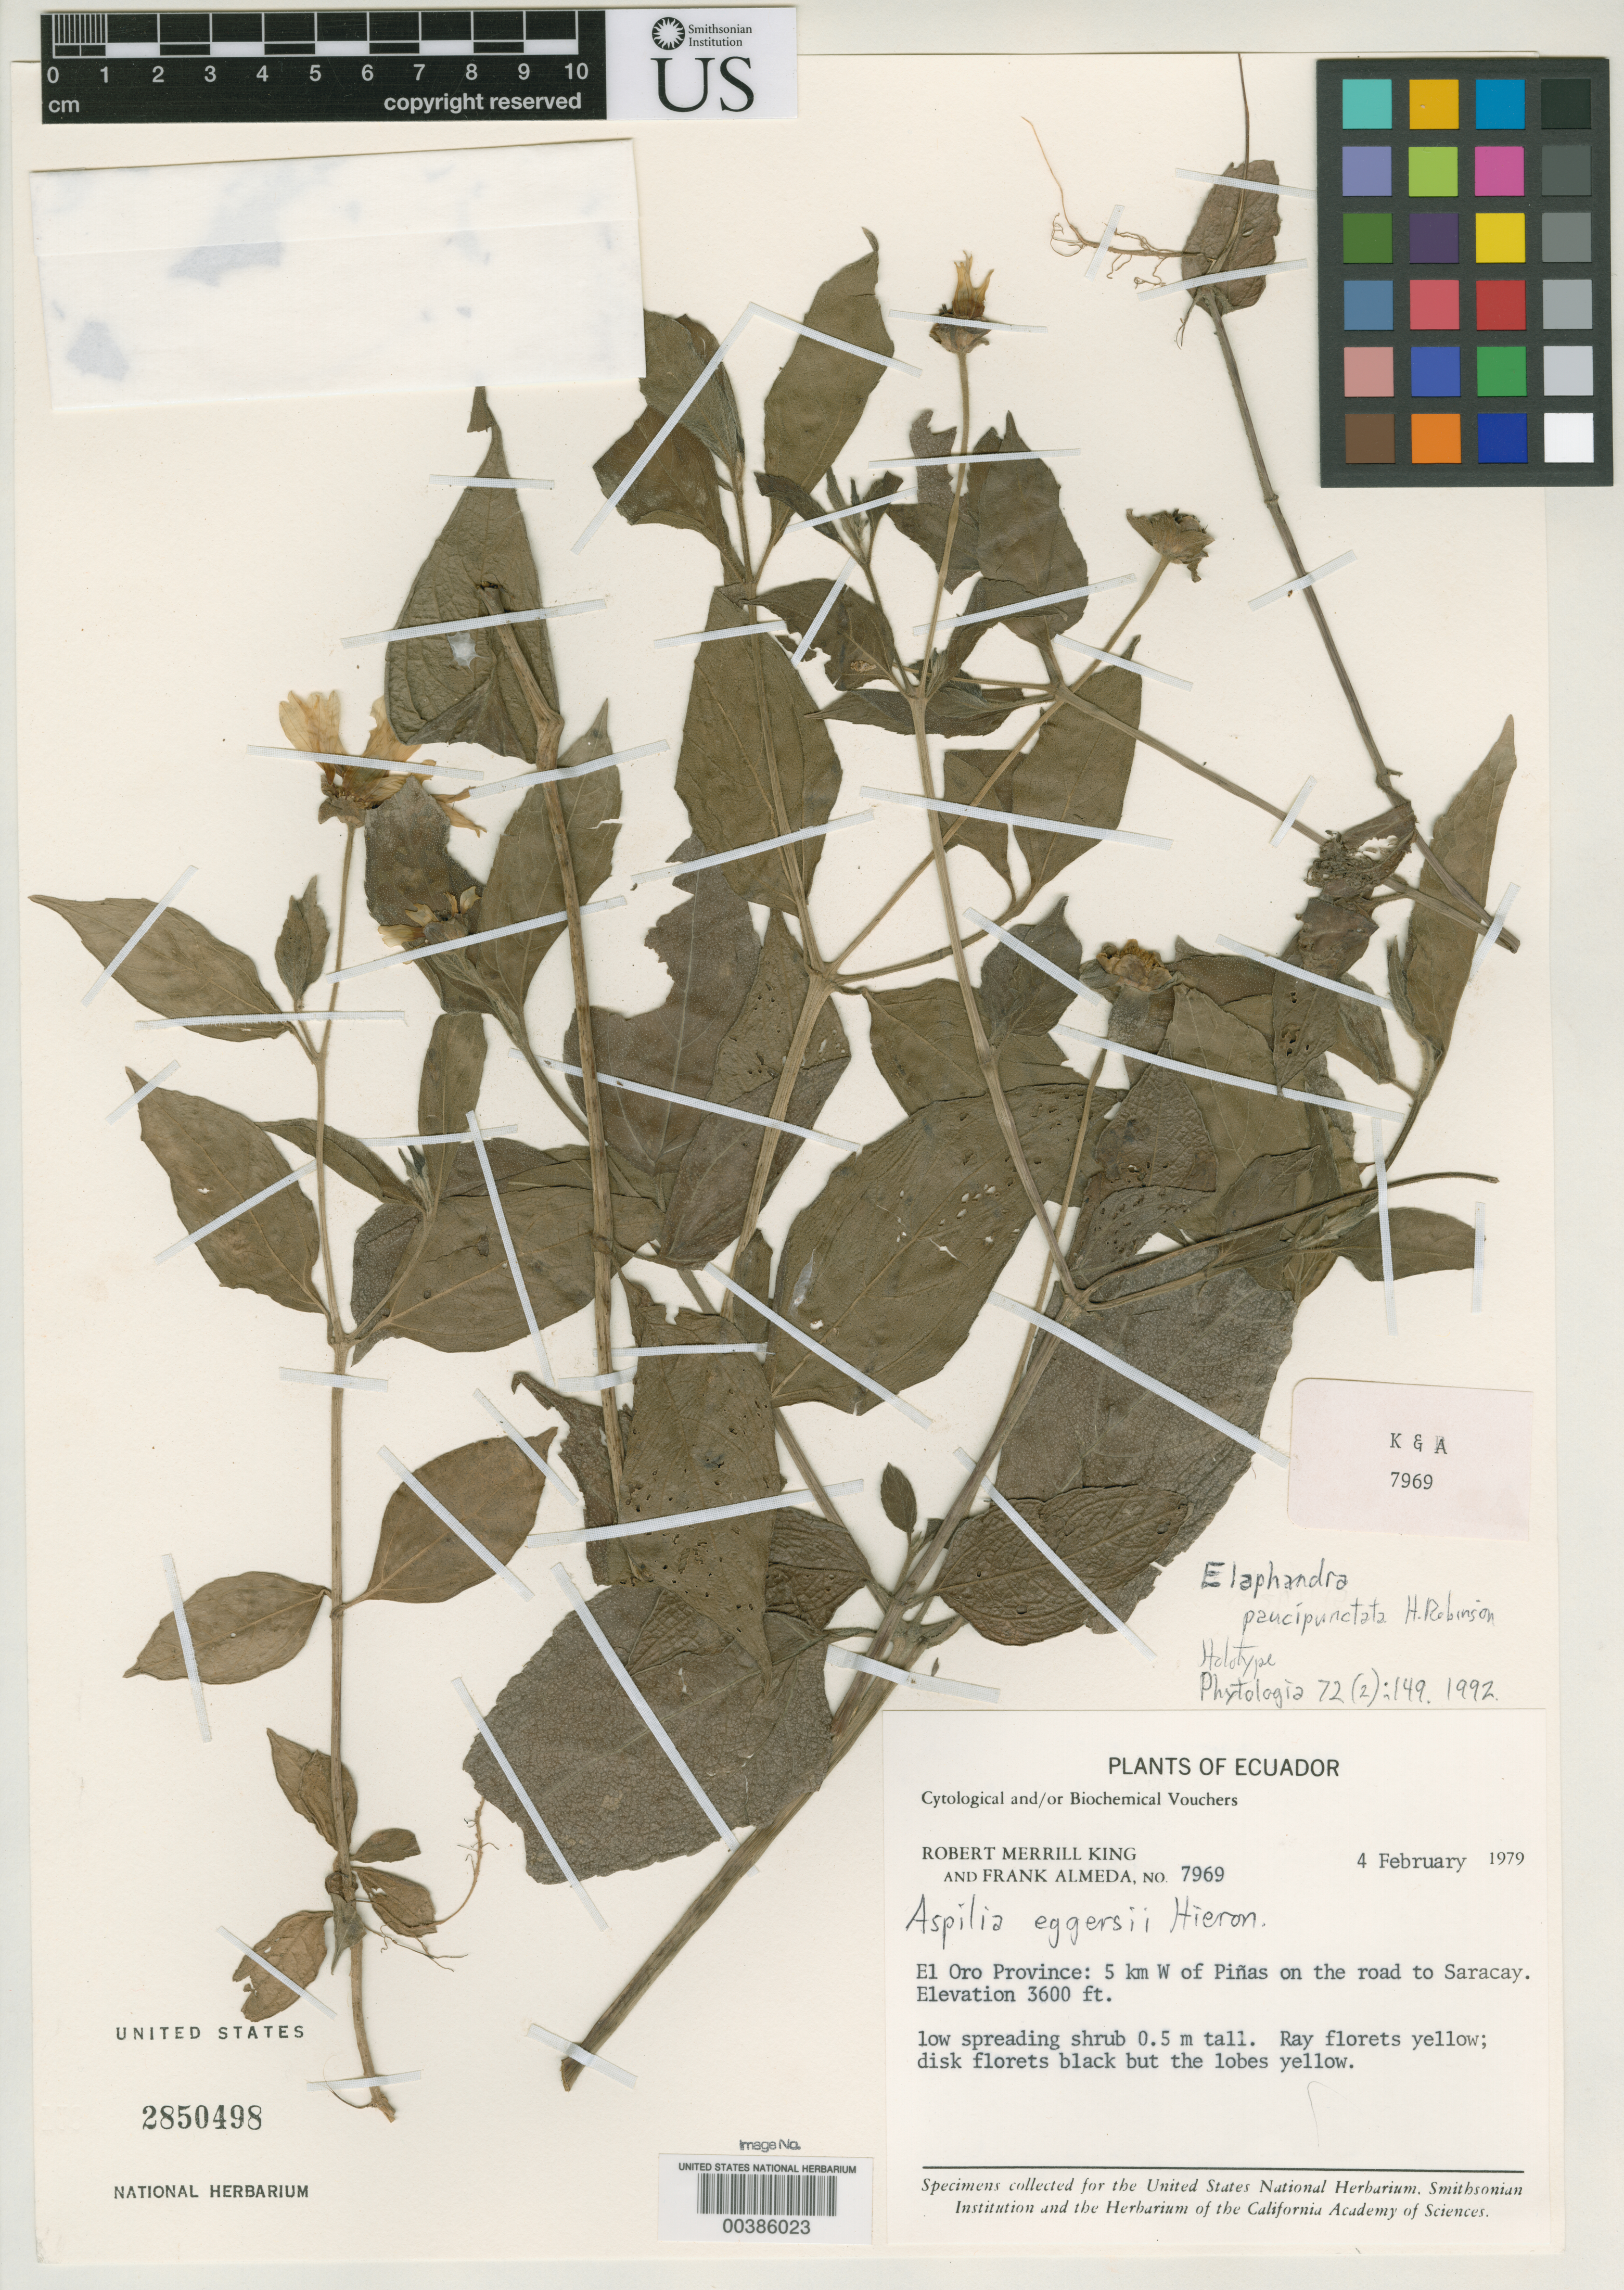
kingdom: Plantae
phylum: Tracheophyta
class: Magnoliopsida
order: Asterales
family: Asteraceae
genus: Elaphandra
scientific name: Elaphandra paucipunctata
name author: H. Rob.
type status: Holotype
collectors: R. M. King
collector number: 7969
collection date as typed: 04 Feb 1979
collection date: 1979-02-04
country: Ecuador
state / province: El Oro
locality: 5 km W of Pinas on road to Saracay.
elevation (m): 1097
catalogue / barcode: US 2850498